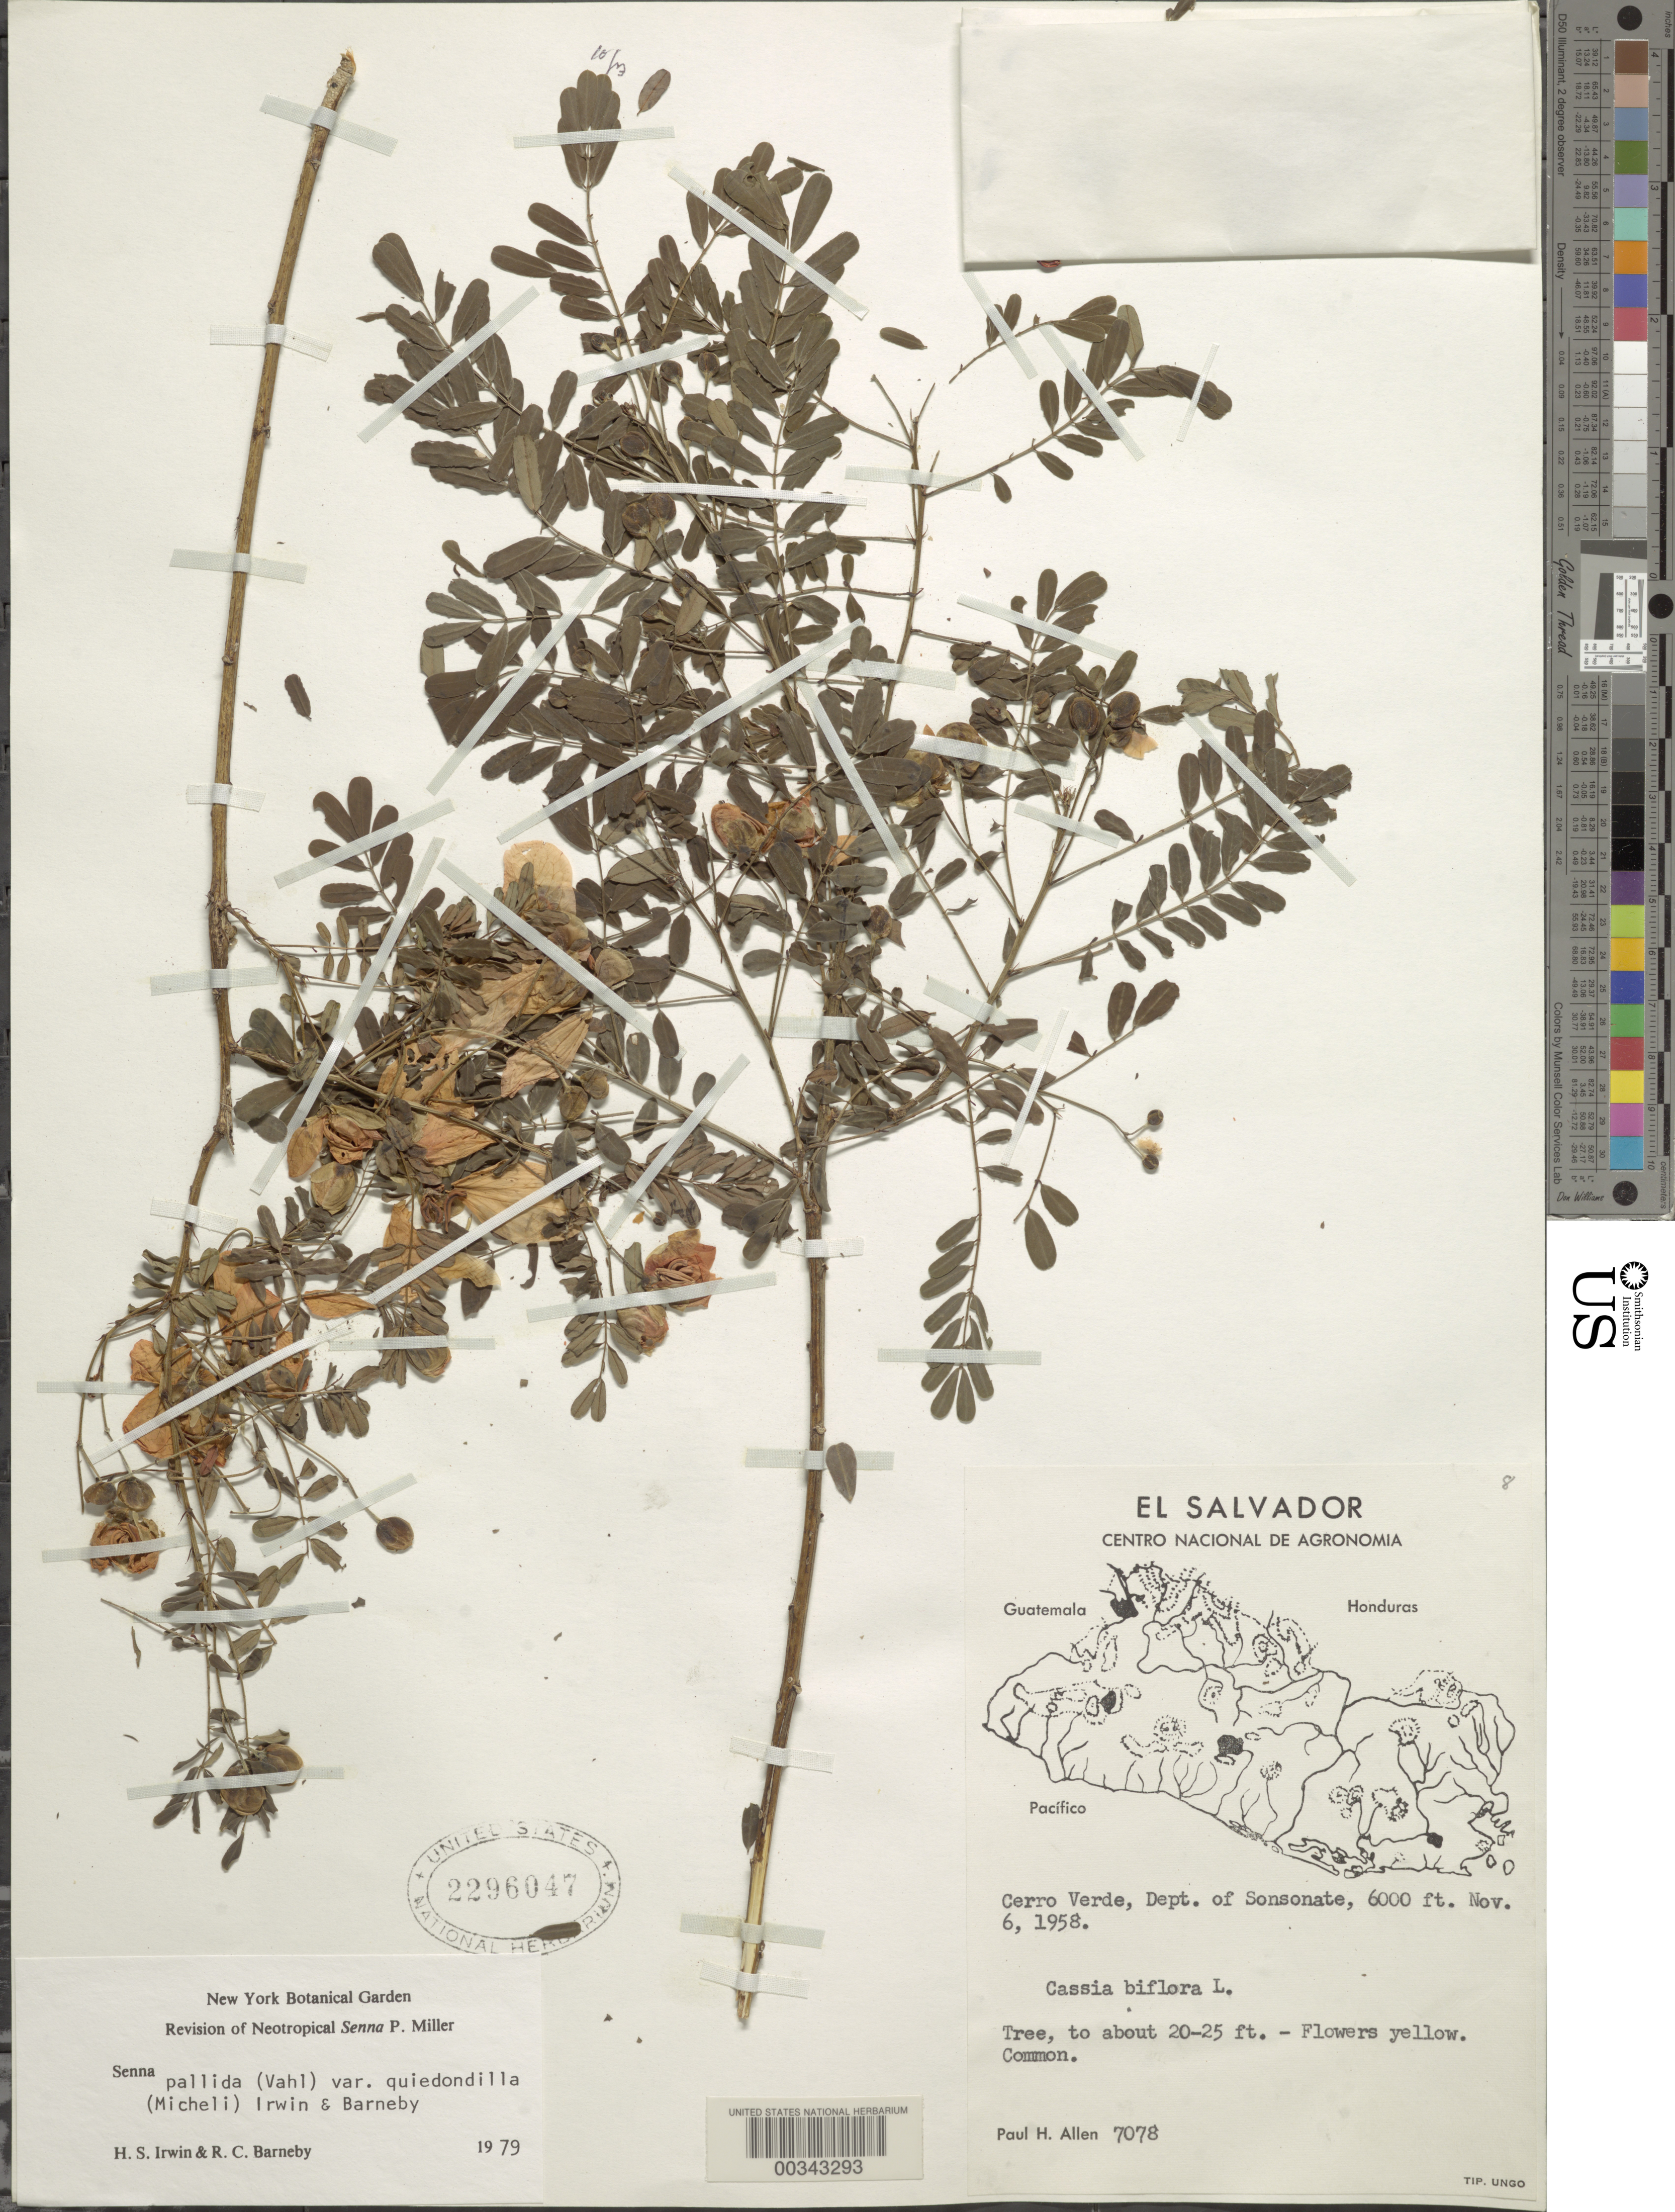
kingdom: Plantae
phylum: Tracheophyta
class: Magnoliopsida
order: Fabales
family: Fabaceae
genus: Senna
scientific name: Senna pallida var. quiedondilla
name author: (Micheli) H.S. Irwin & Barneby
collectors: P. H. Allen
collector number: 7078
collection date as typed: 06 Nov 1958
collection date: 1958-11-06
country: El Salvador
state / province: Sonsonate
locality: Cerro verde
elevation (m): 1829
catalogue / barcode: US 2296047